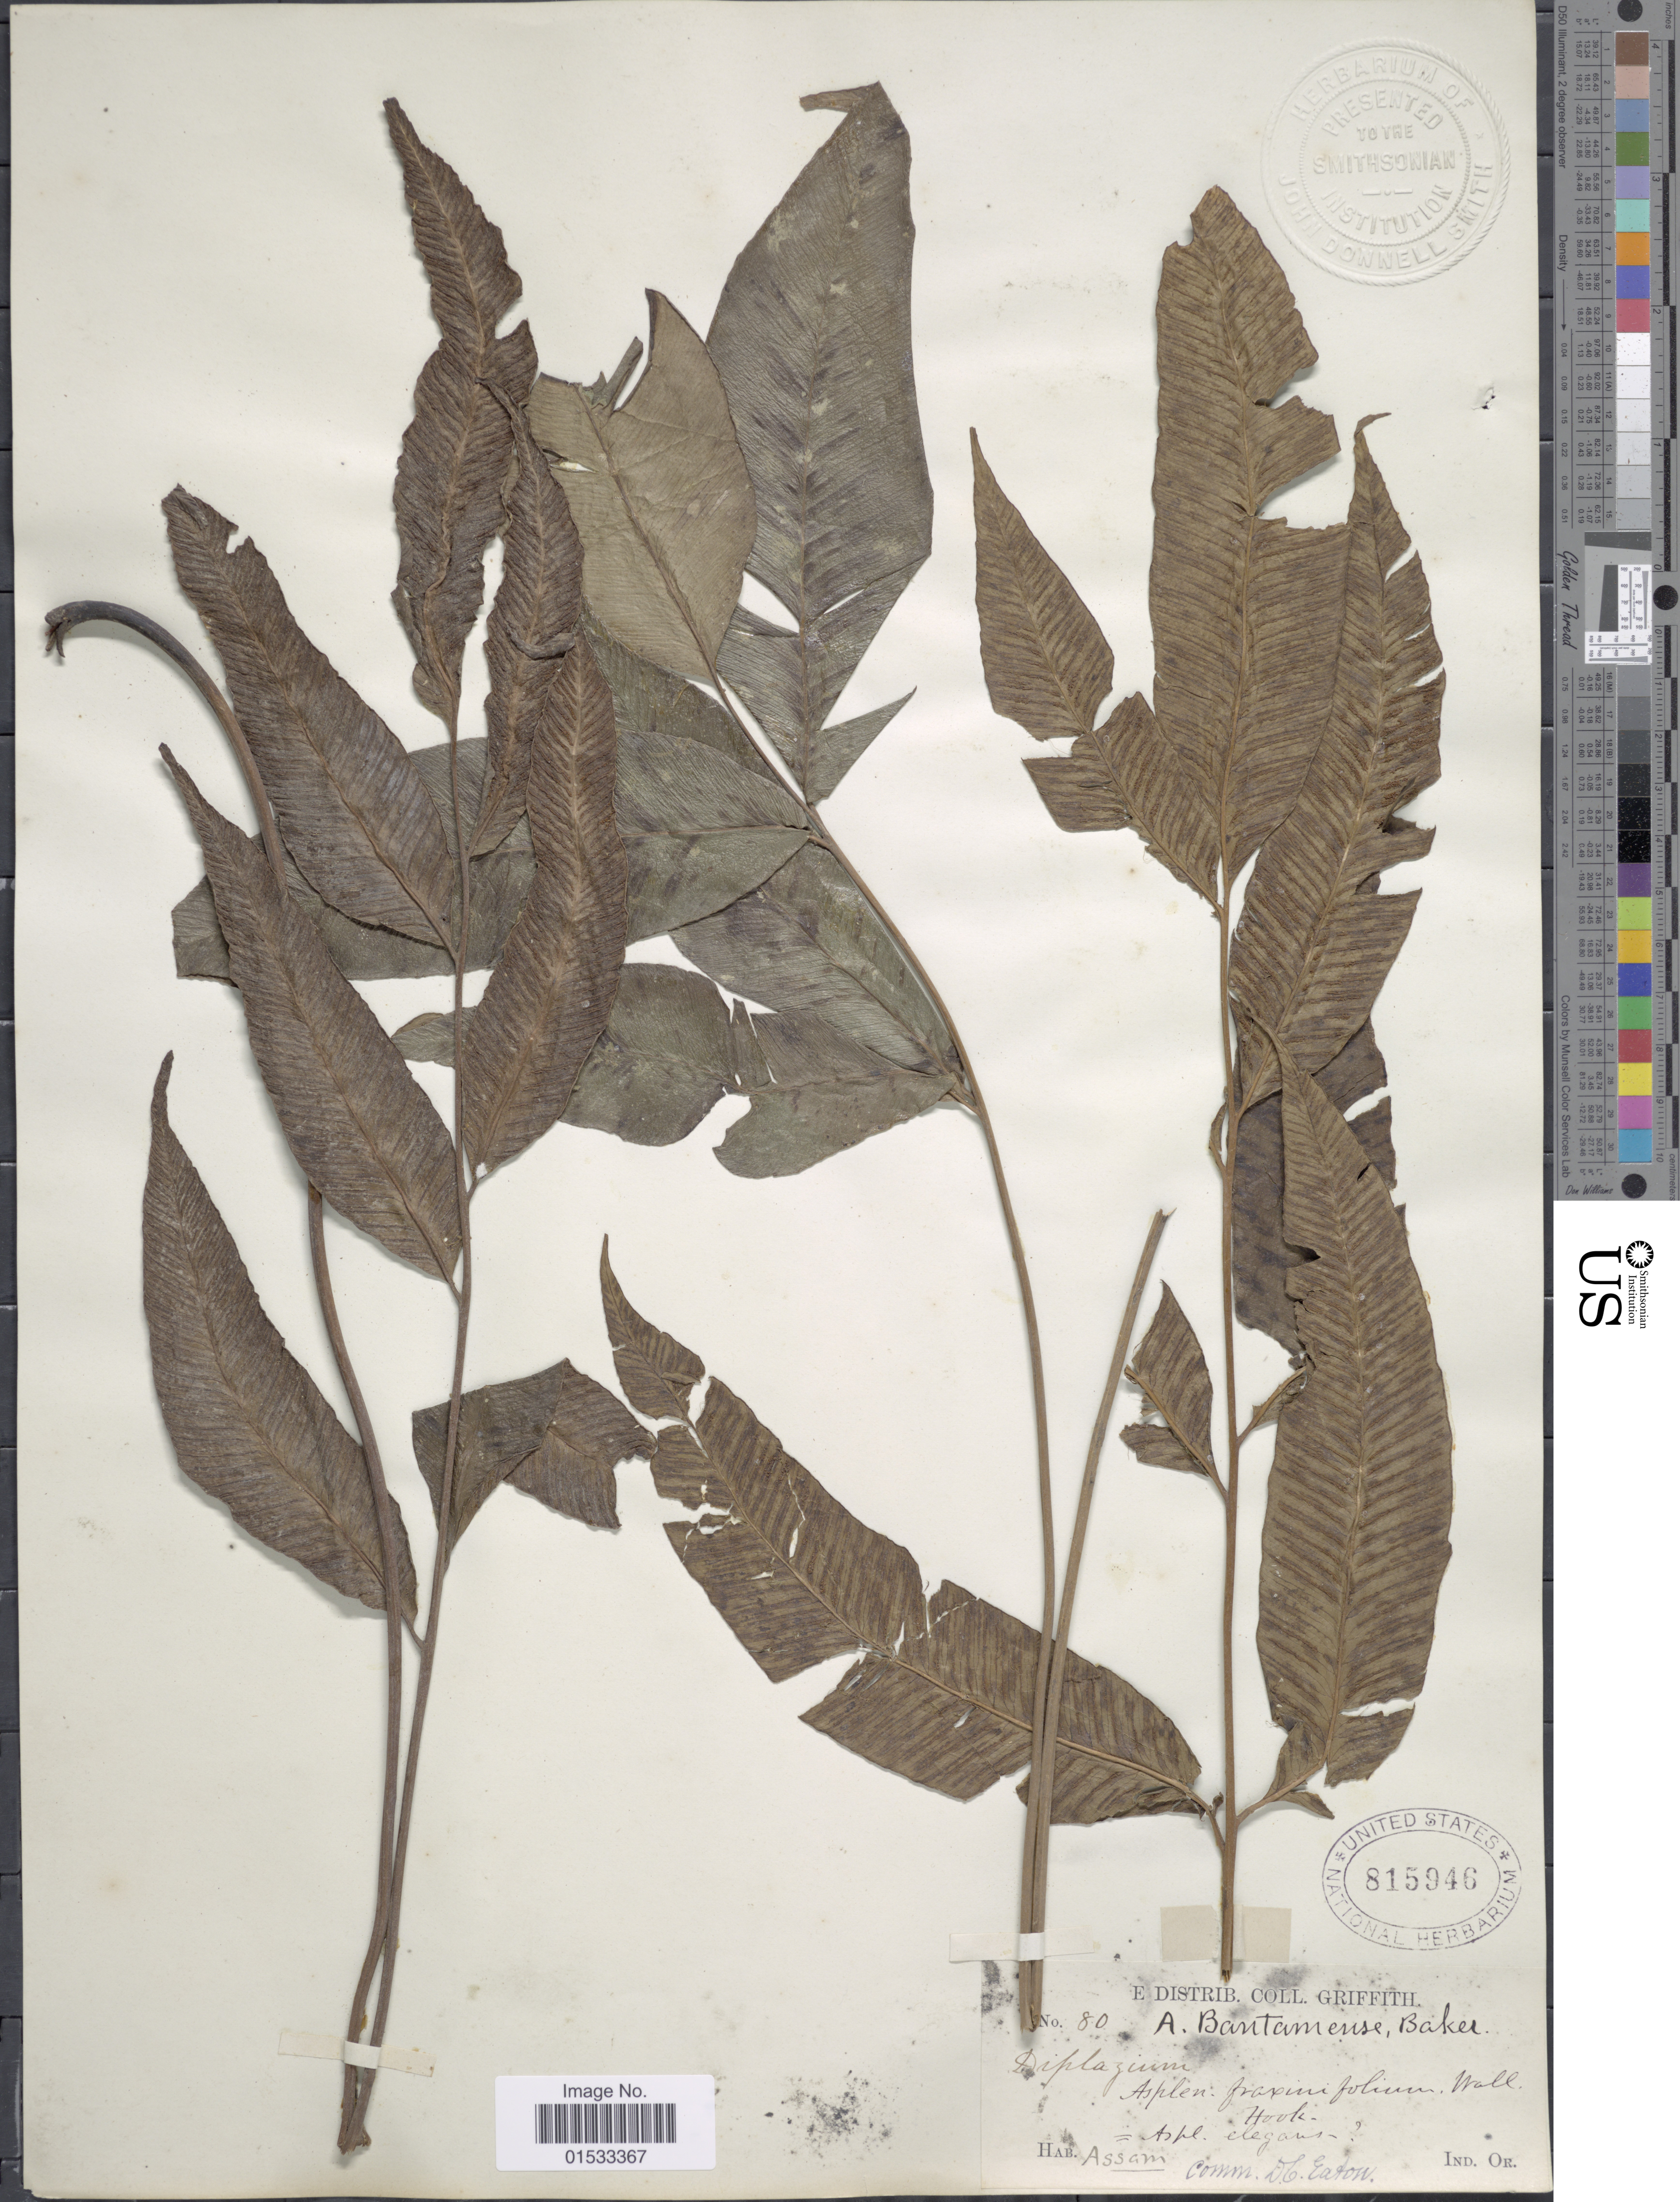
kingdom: Plantae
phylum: Tracheophyta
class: Polypodiopsida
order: Polypodiales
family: Athyriaceae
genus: Diplazium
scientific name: Diplazium bantamense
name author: Blume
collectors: Griffith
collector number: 80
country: India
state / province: Assam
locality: Ind. Or.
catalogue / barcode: US 815946